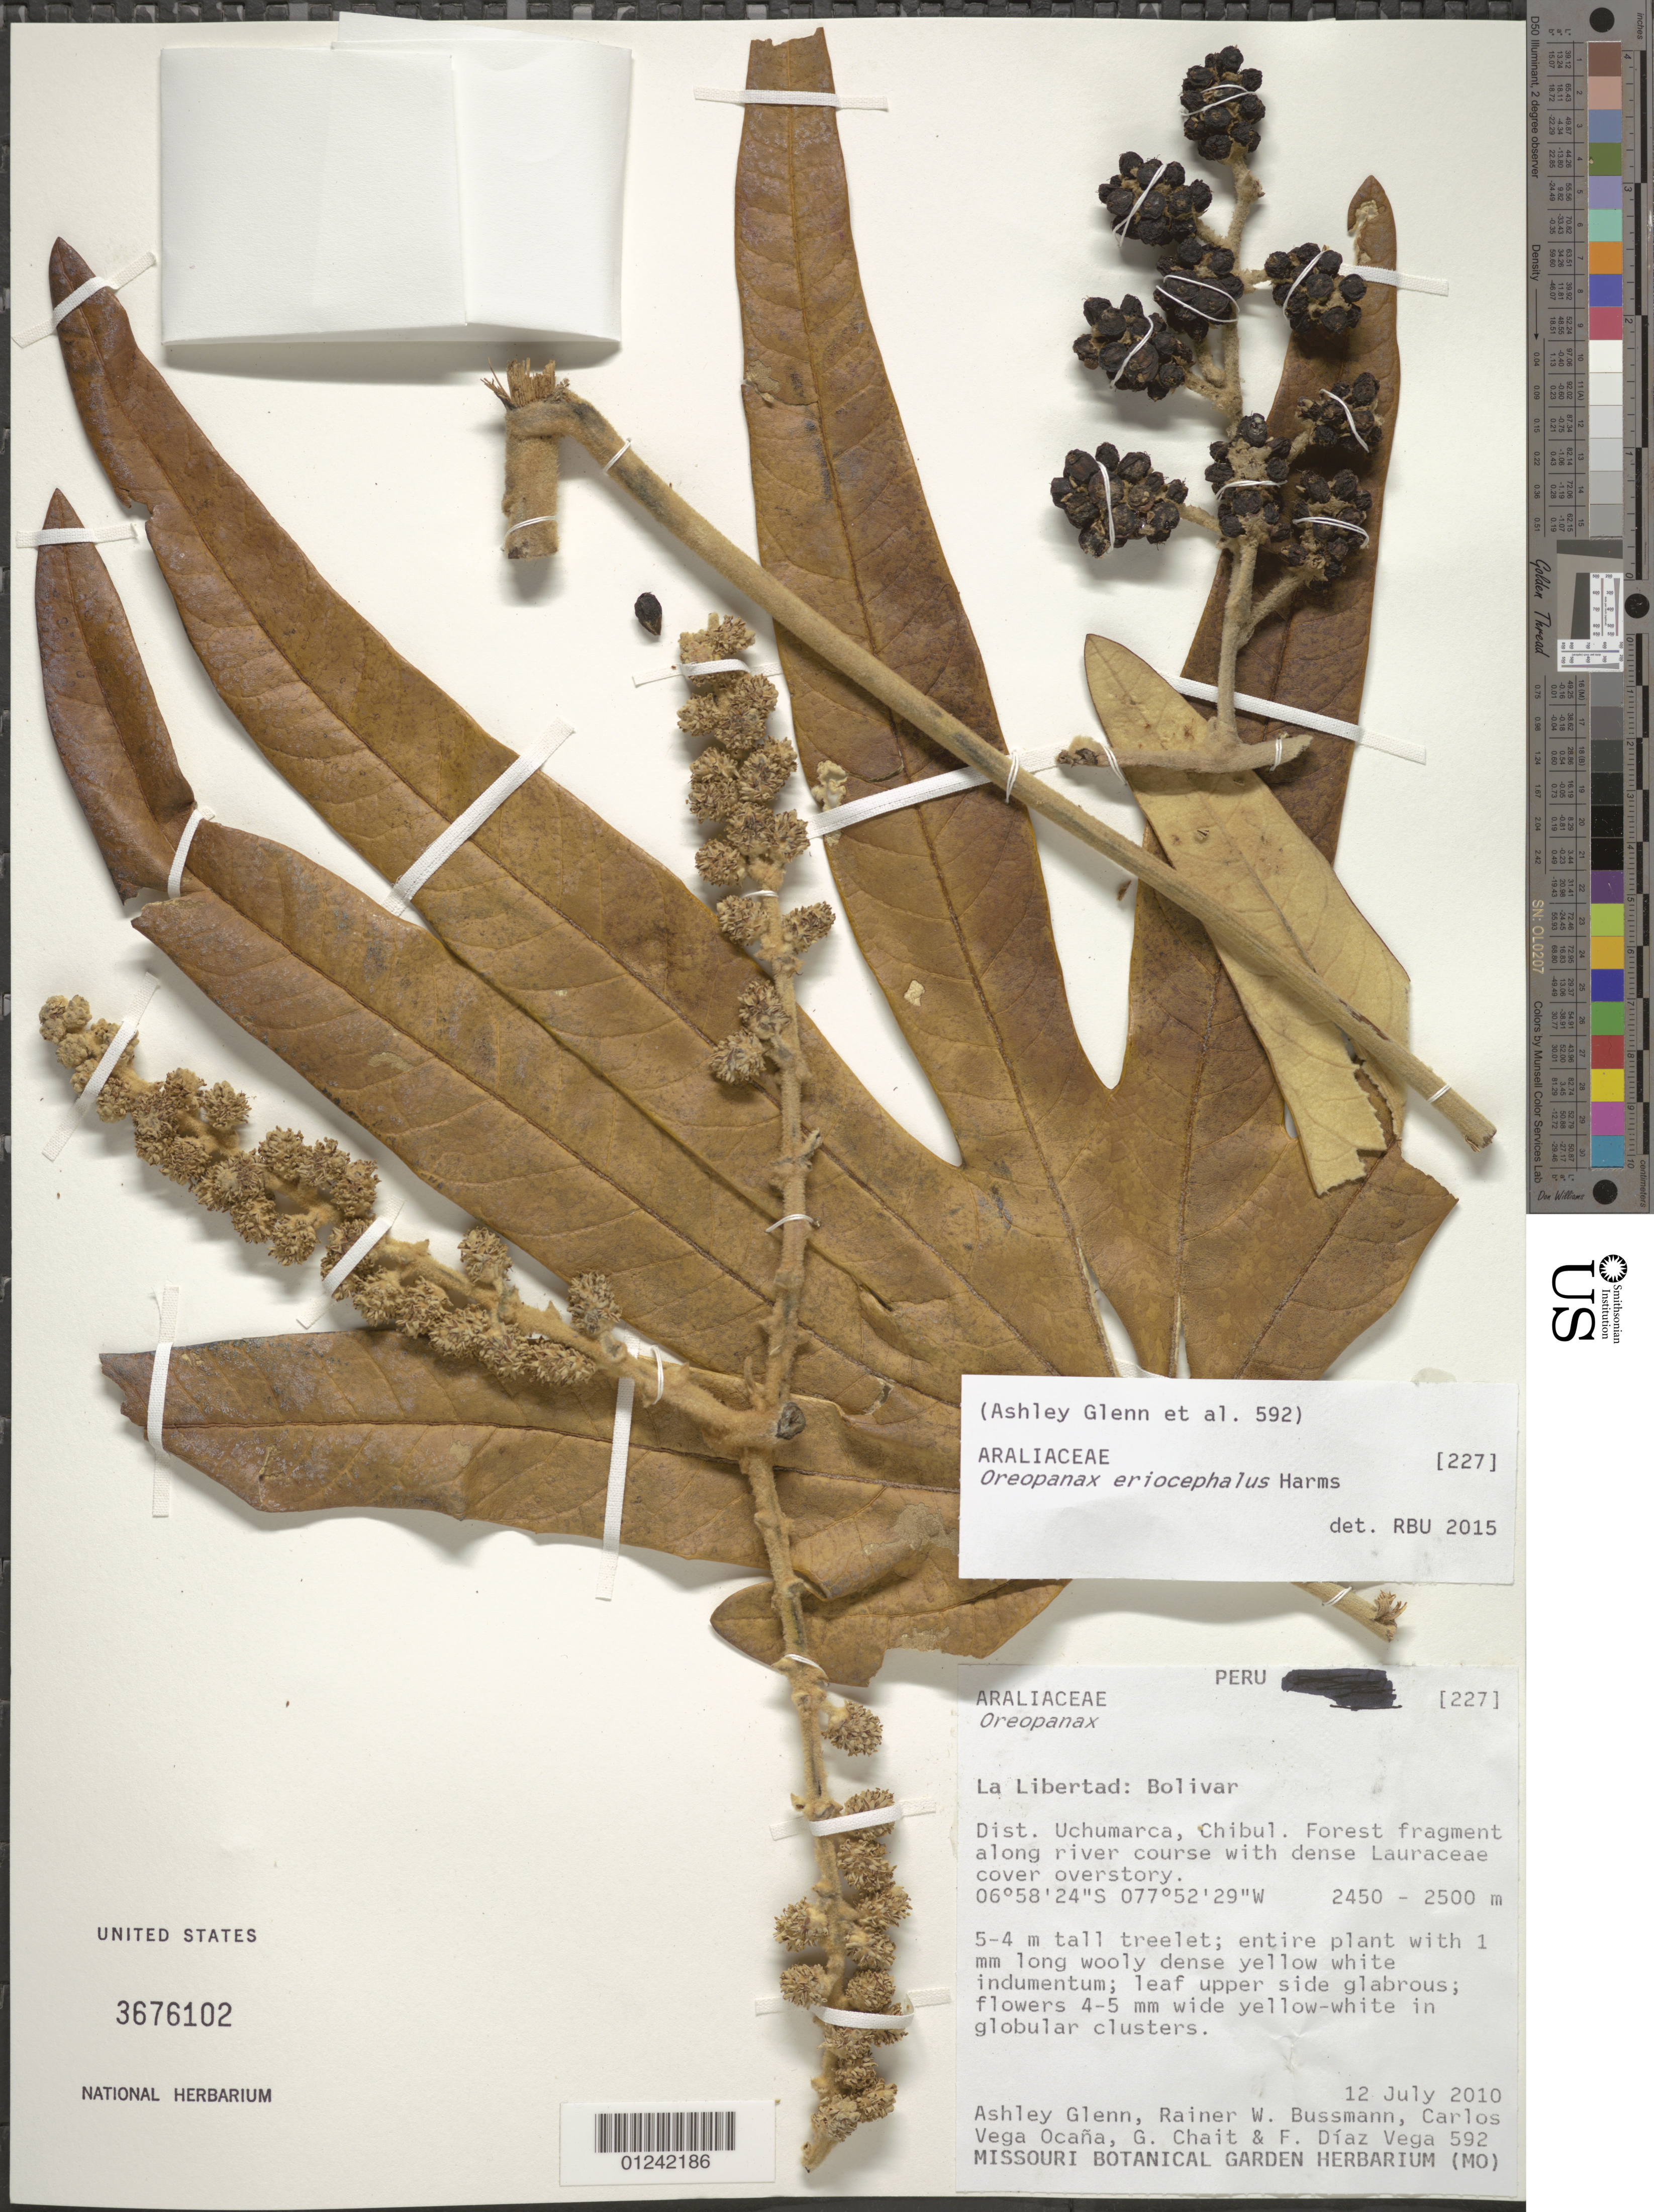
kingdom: Plantae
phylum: Tracheophyta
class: Magnoliopsida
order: Apiales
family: Araliaceae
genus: Oreopanax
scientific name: Oreopanax eriocephalus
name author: Harms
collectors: A. Glenn et al.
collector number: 592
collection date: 2010-07-12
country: Peru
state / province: La Libertad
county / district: Bolívar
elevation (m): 2450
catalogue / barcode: US 3676102